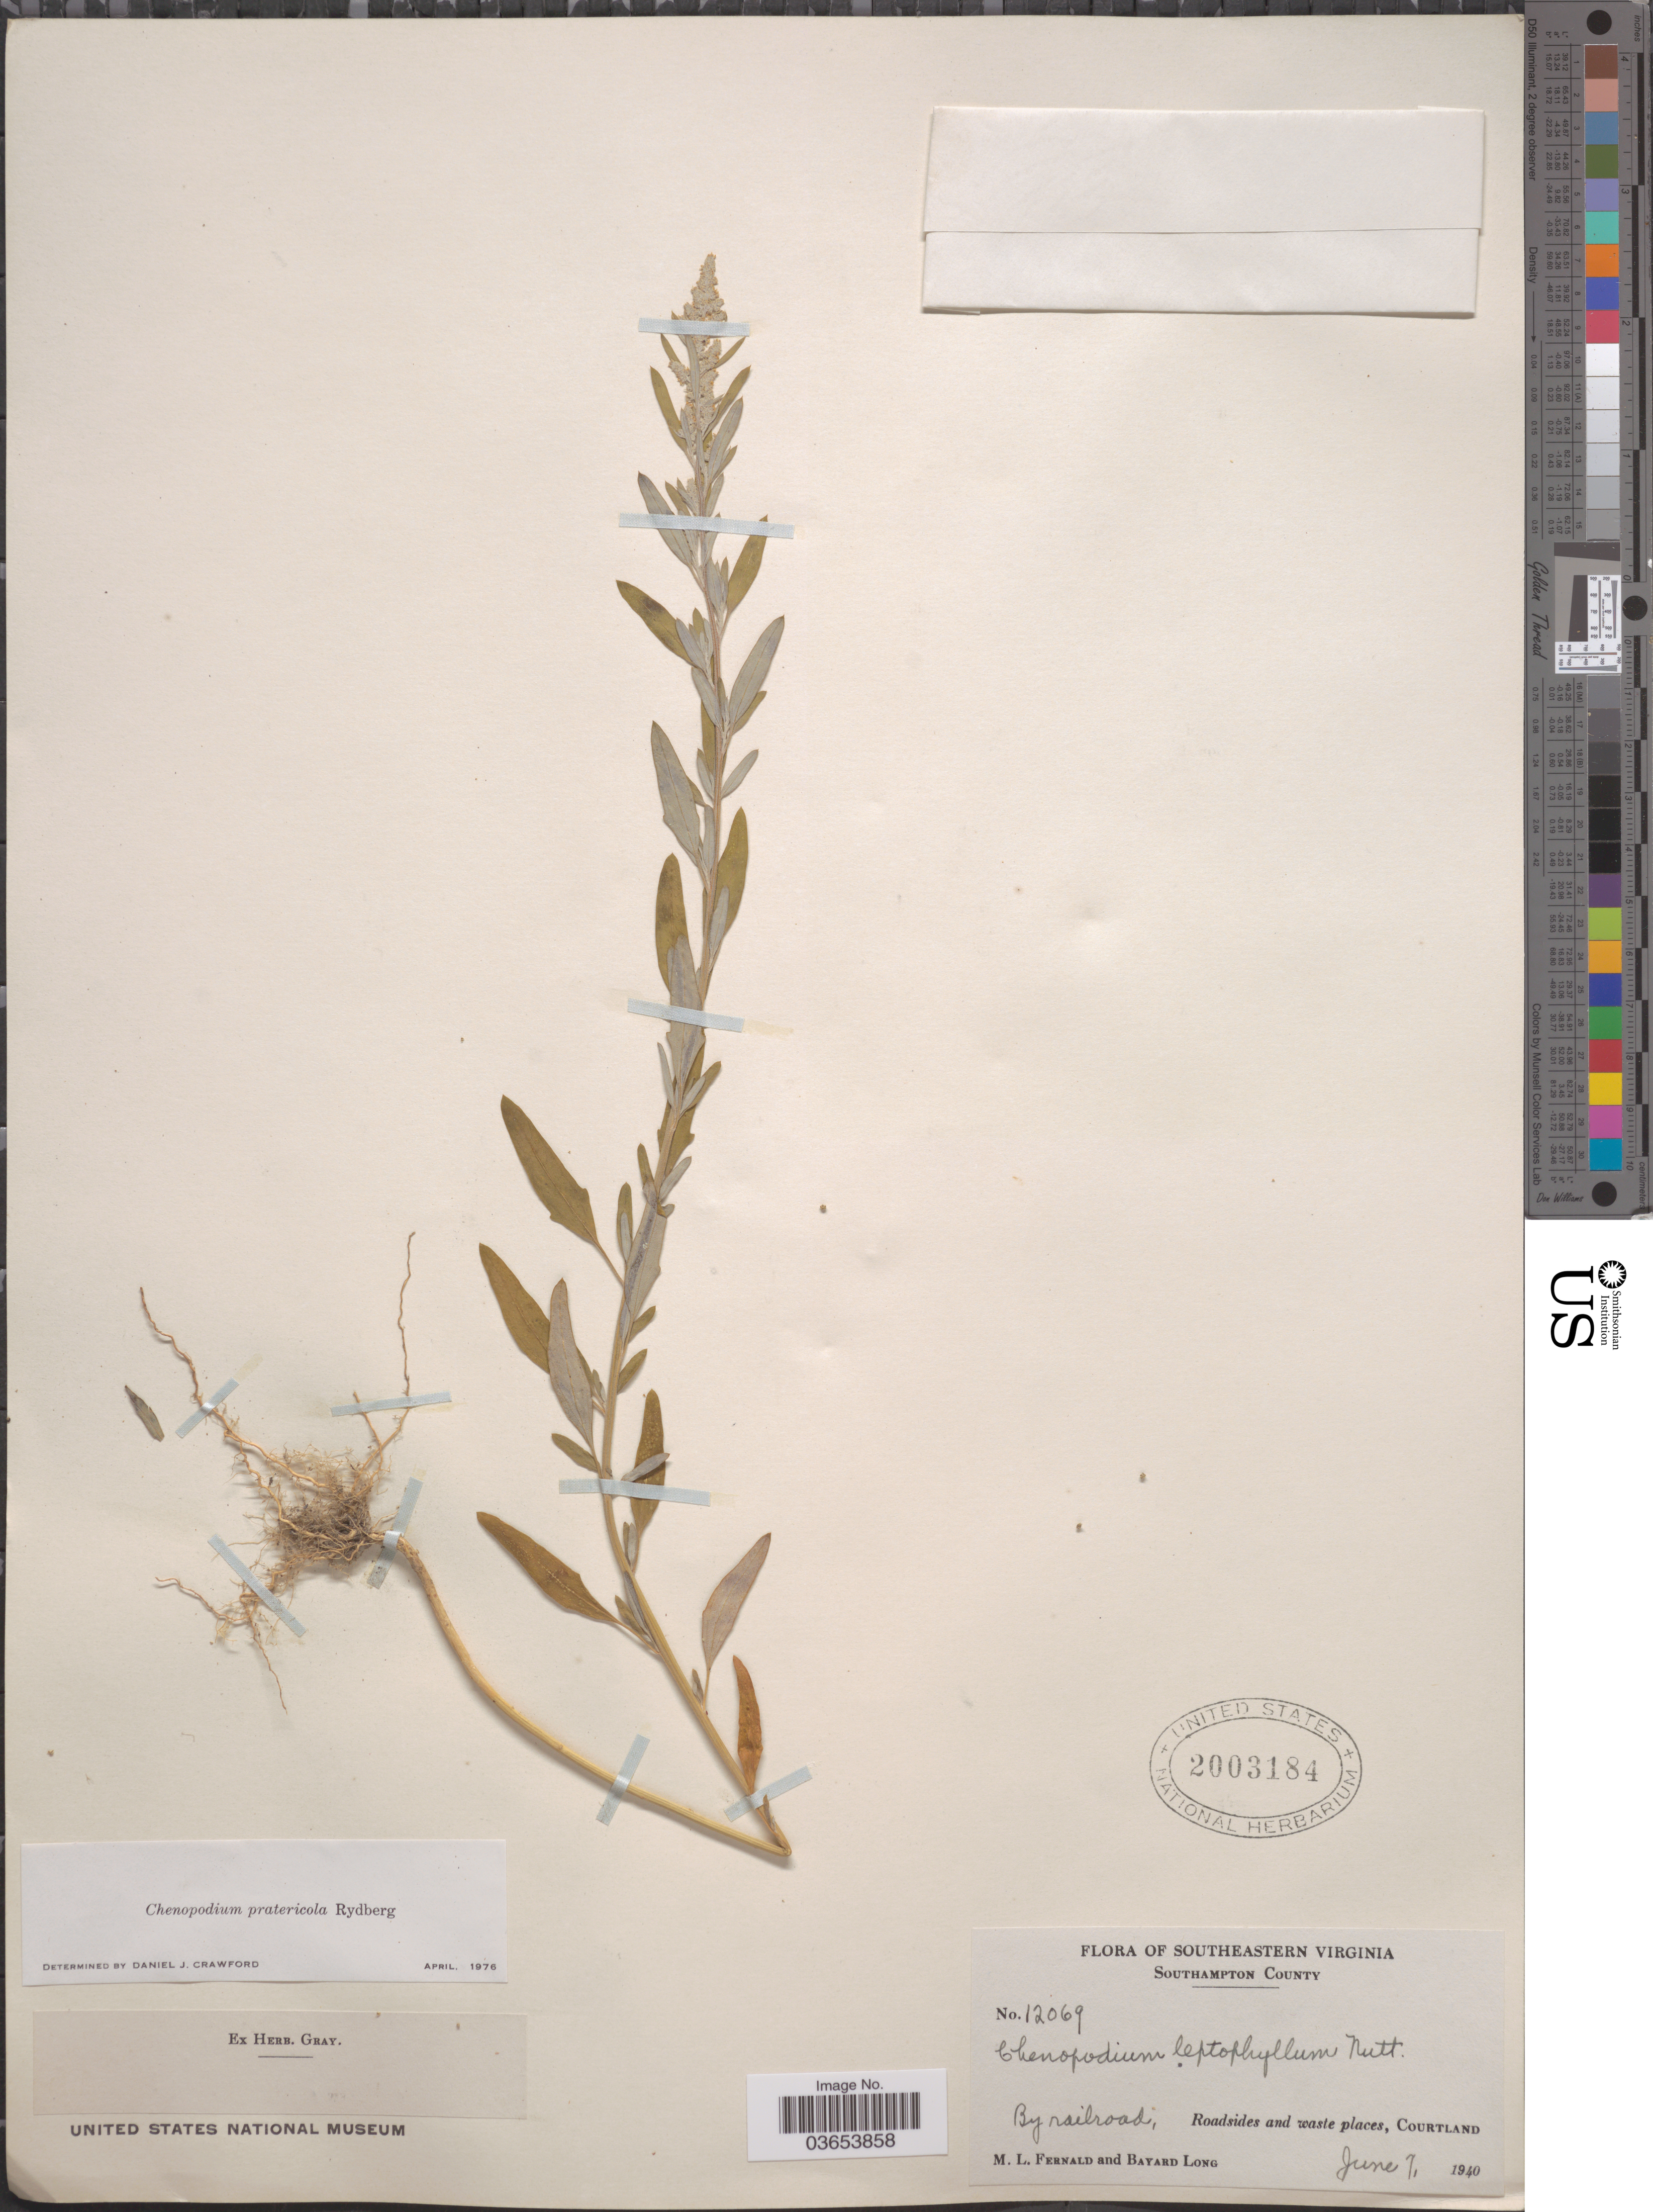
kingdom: Plantae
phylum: Tracheophyta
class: Magnoliopsida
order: Caryophyllales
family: Amaranthaceae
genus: Chenopodium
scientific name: Chenopodium pratericola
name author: Rydb.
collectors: M. L. Fernald & B. Long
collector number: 12069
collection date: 1940-06-07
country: United States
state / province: Virginia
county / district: Southampton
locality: Southeastern Virginia. Southampton County. By railroad, Roadsides and waste places, Courtland.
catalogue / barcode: US 2003184